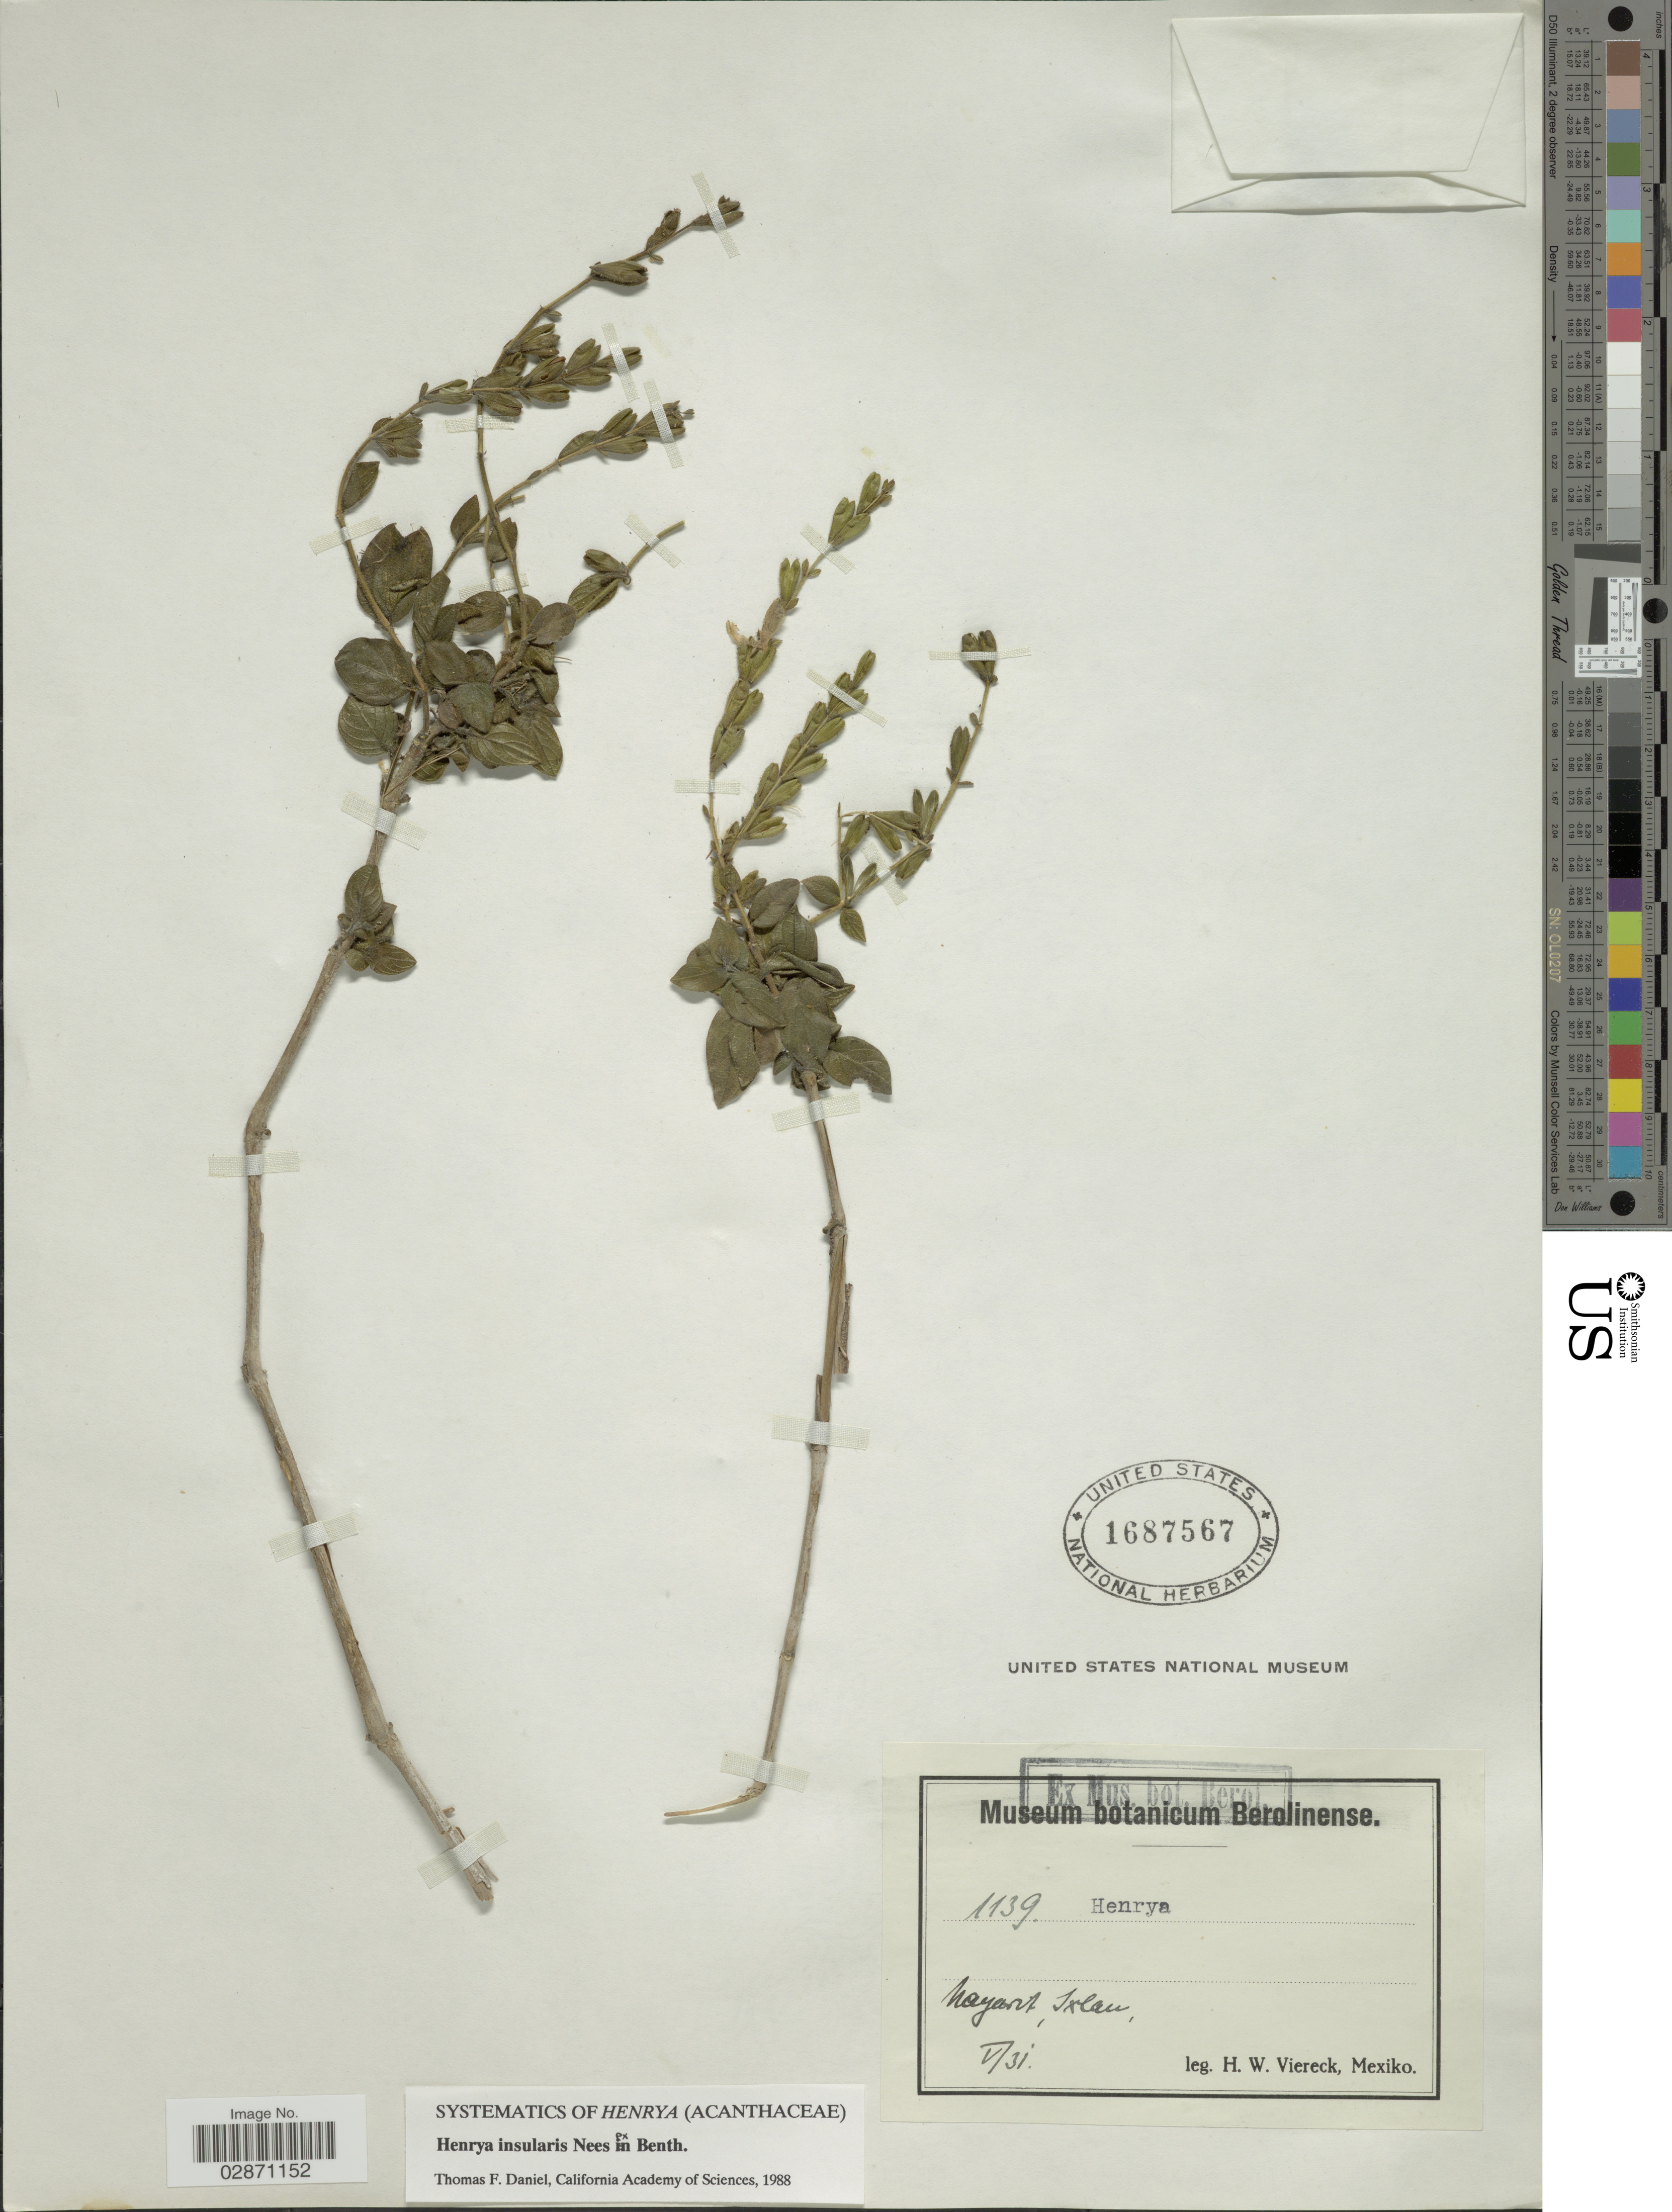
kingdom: Plantae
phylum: Tracheophyta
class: Magnoliopsida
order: Lamiales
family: Acanthaceae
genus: Henrya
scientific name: Henrya insularis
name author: Nees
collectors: H. W. Viereck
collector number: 1139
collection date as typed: Transcribed d/m/y: /5/31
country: Mexico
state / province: Nayarit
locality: Ixlan.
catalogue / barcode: US 1687567